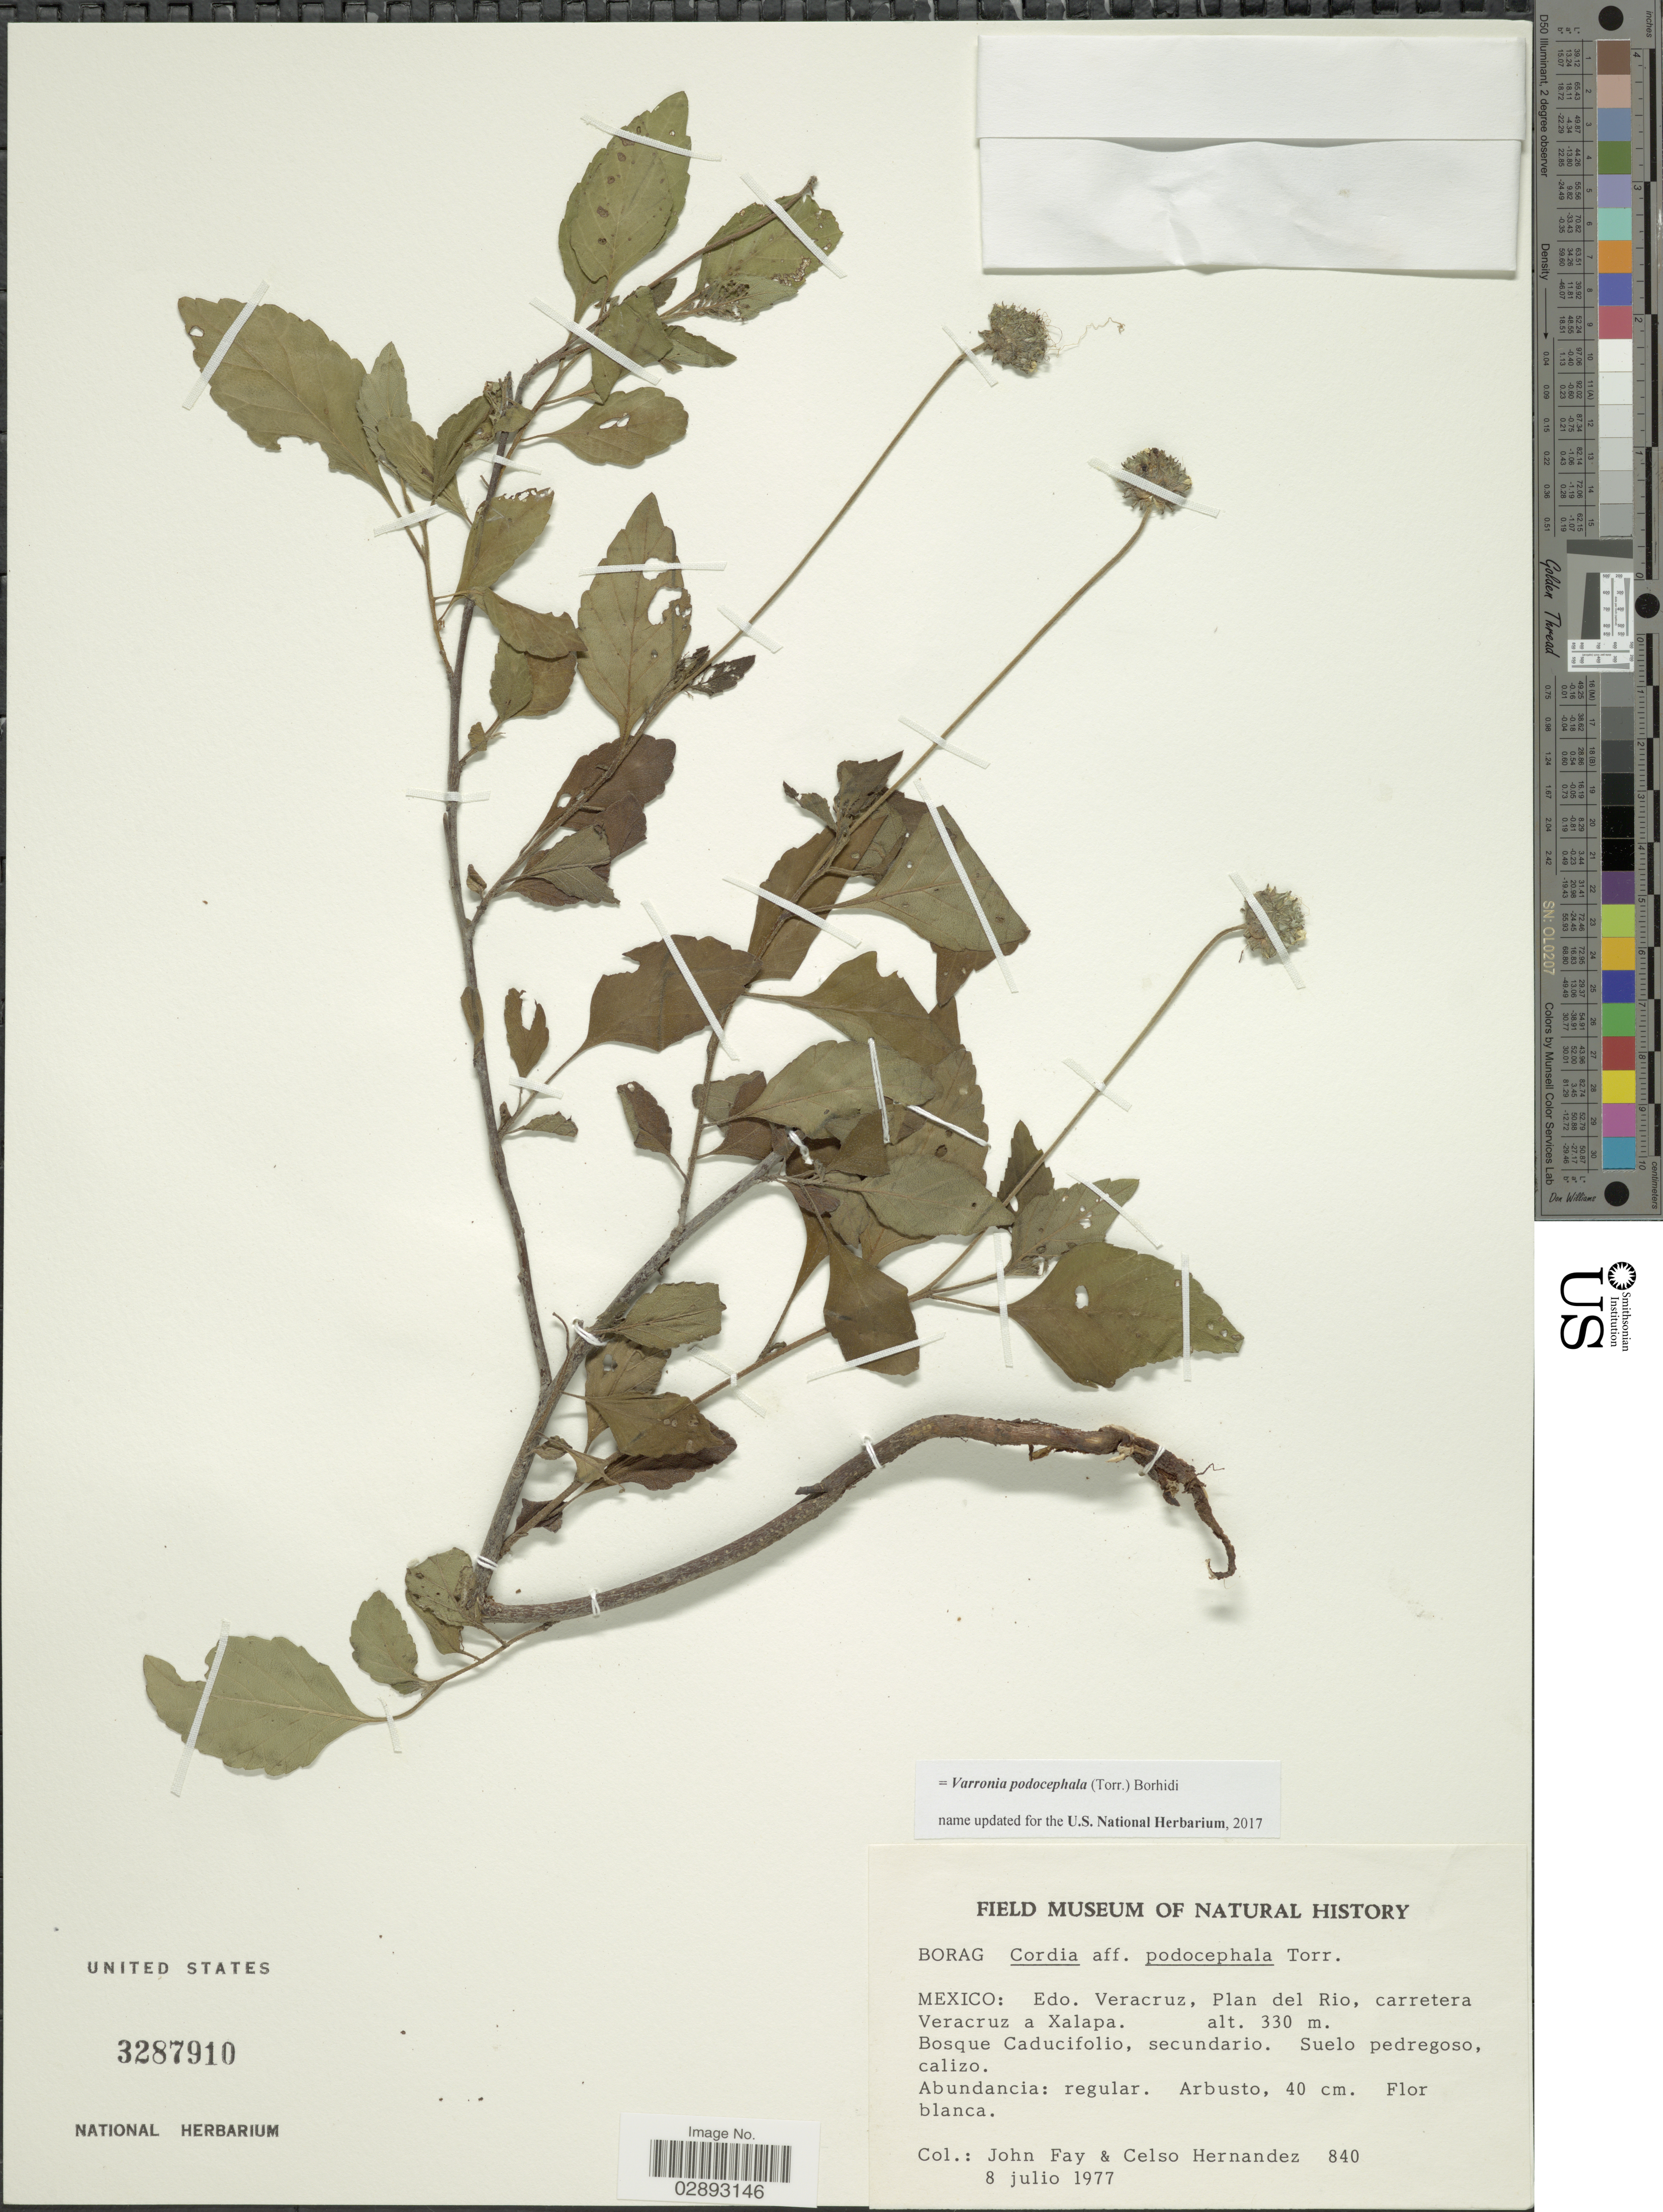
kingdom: Plantae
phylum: Tracheophyta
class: Magnoliopsida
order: Boraginales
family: Cordiaceae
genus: Varronia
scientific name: Varronia podocephala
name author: (Torr.) Borhidi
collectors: J. Fay & C. Hernandez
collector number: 840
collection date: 1977-07-08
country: Mexico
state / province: Veracruz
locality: Edo. Veracruz, Plan del Rio, carretera Veracruz a Xalapa.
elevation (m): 330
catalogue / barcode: US 3287910